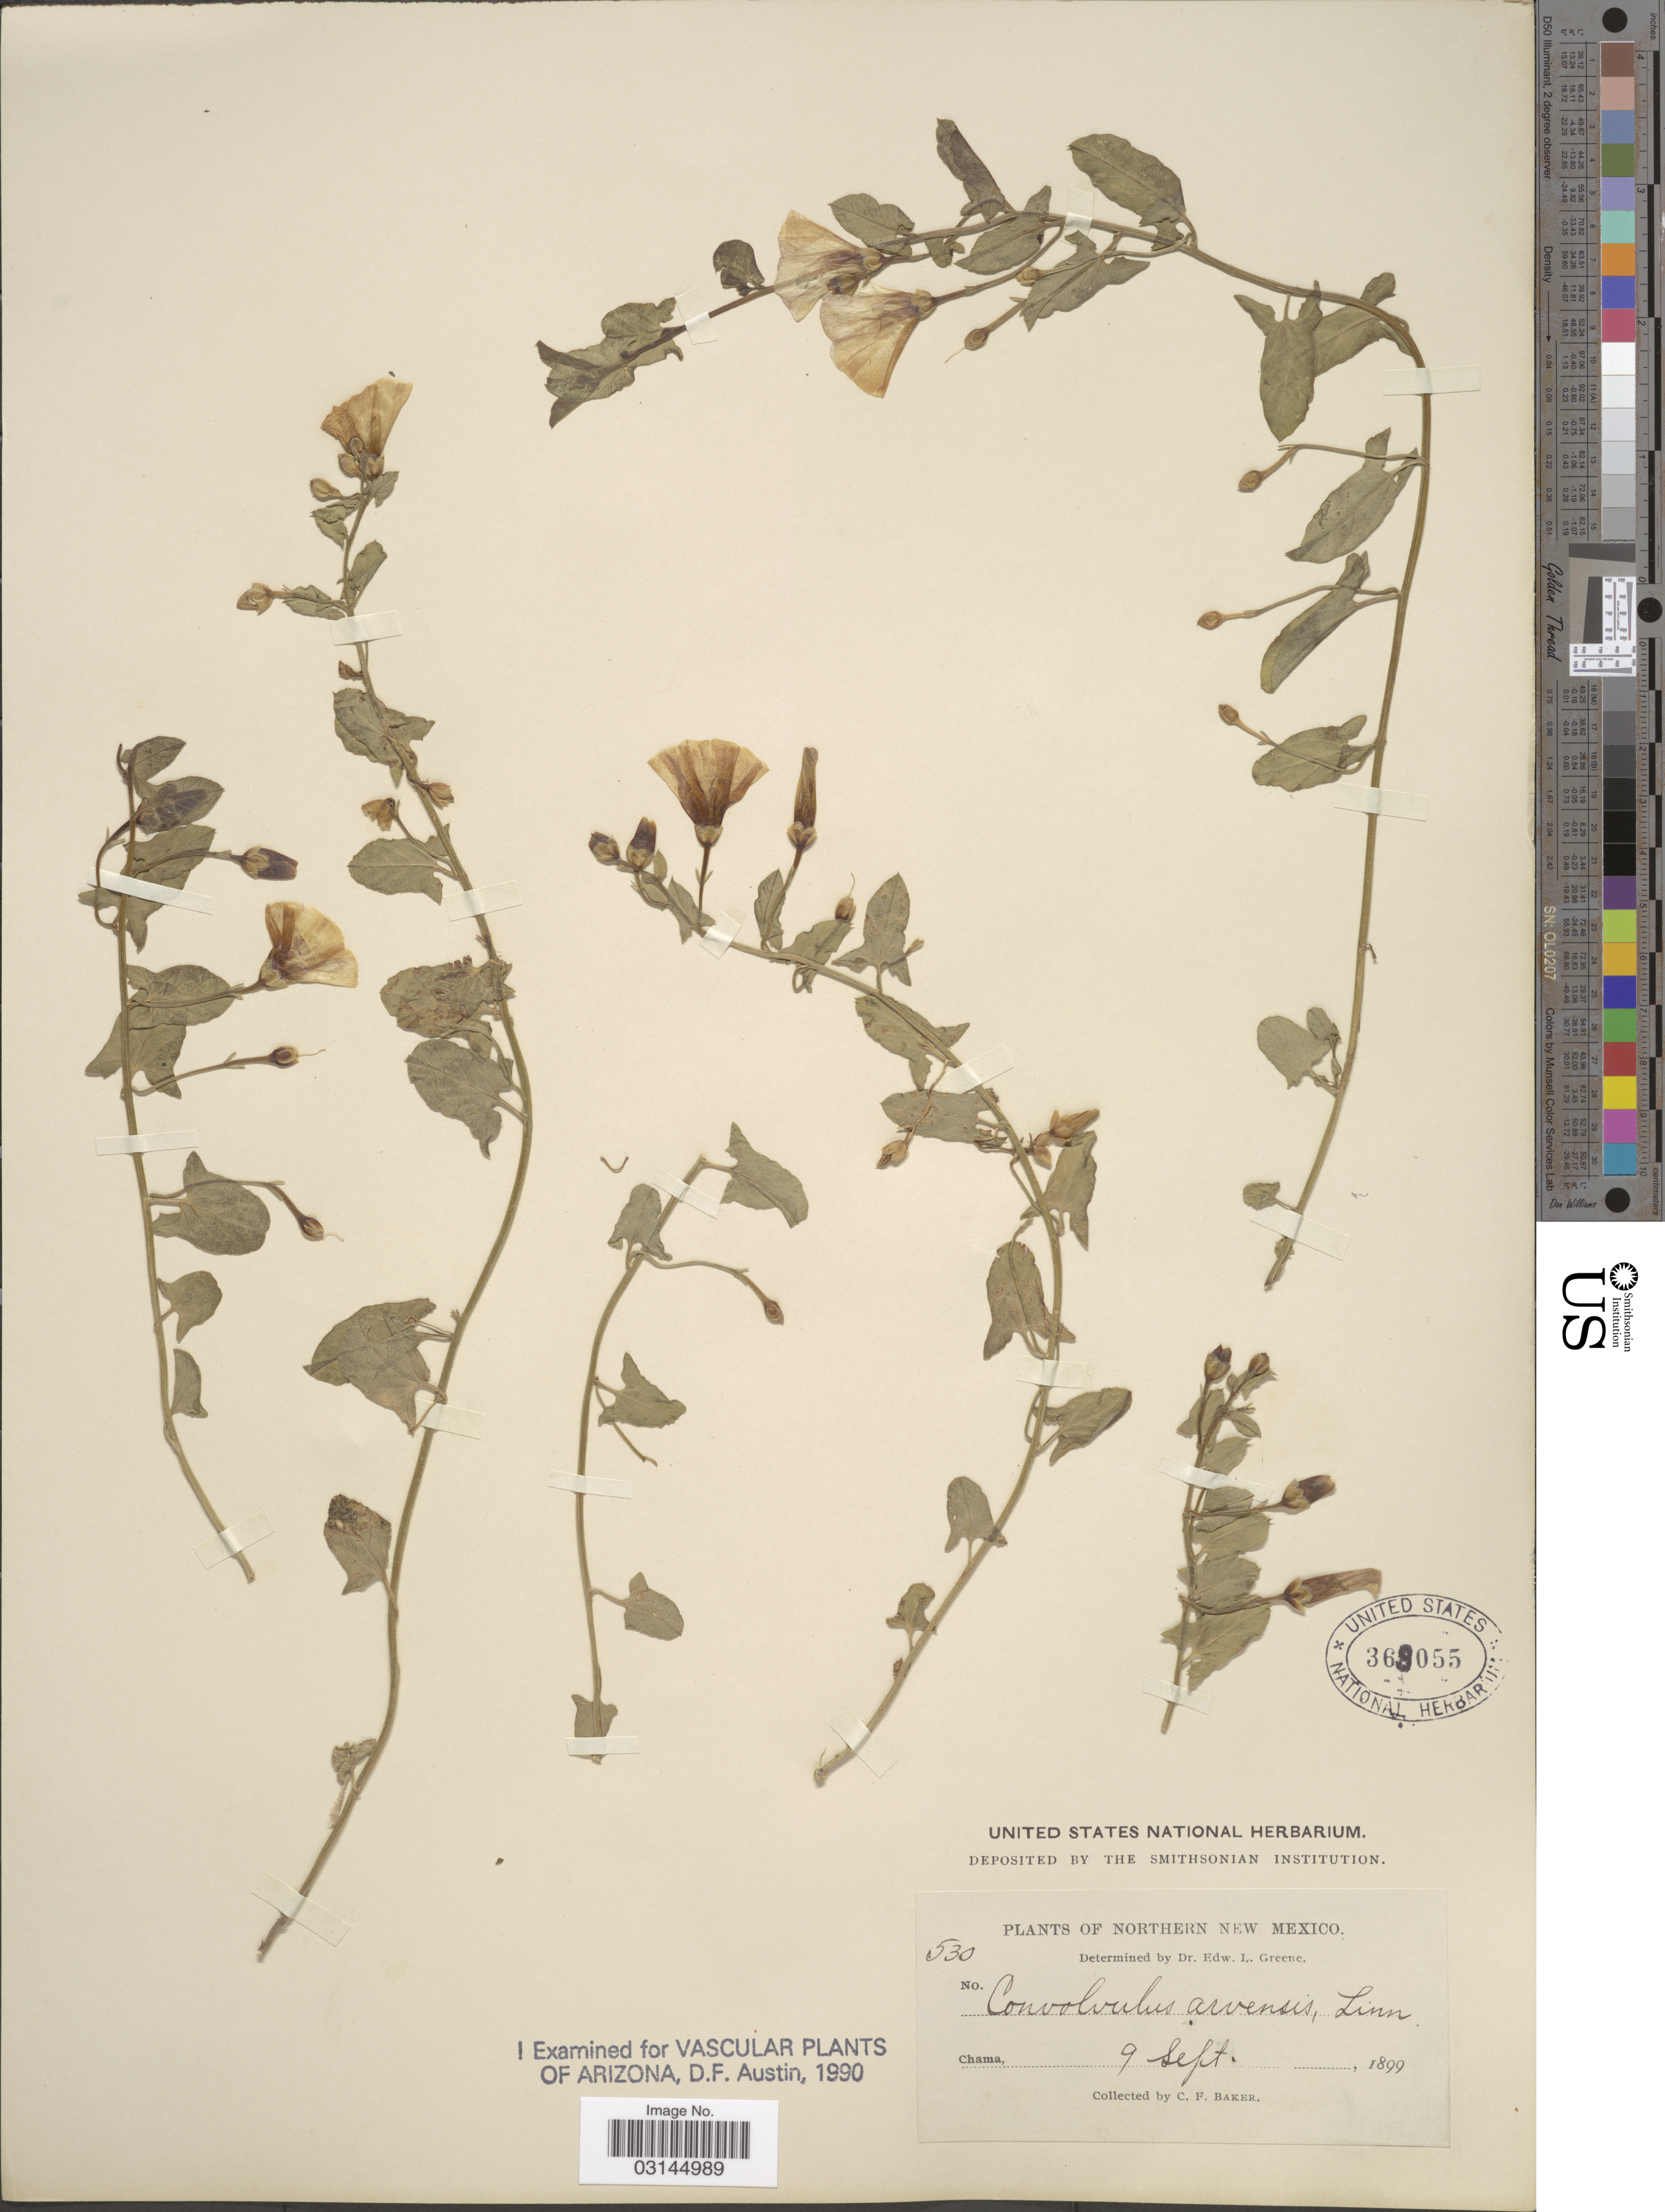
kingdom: Plantae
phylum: Tracheophyta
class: Magnoliopsida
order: Solanales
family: Convolvulaceae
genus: Convolvulus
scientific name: Convolvulus arvensis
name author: L.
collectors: C. F. Baker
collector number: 530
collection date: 1899-09-09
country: United States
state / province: New Mexico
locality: Northern New Mexico. Chama.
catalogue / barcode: US 368055